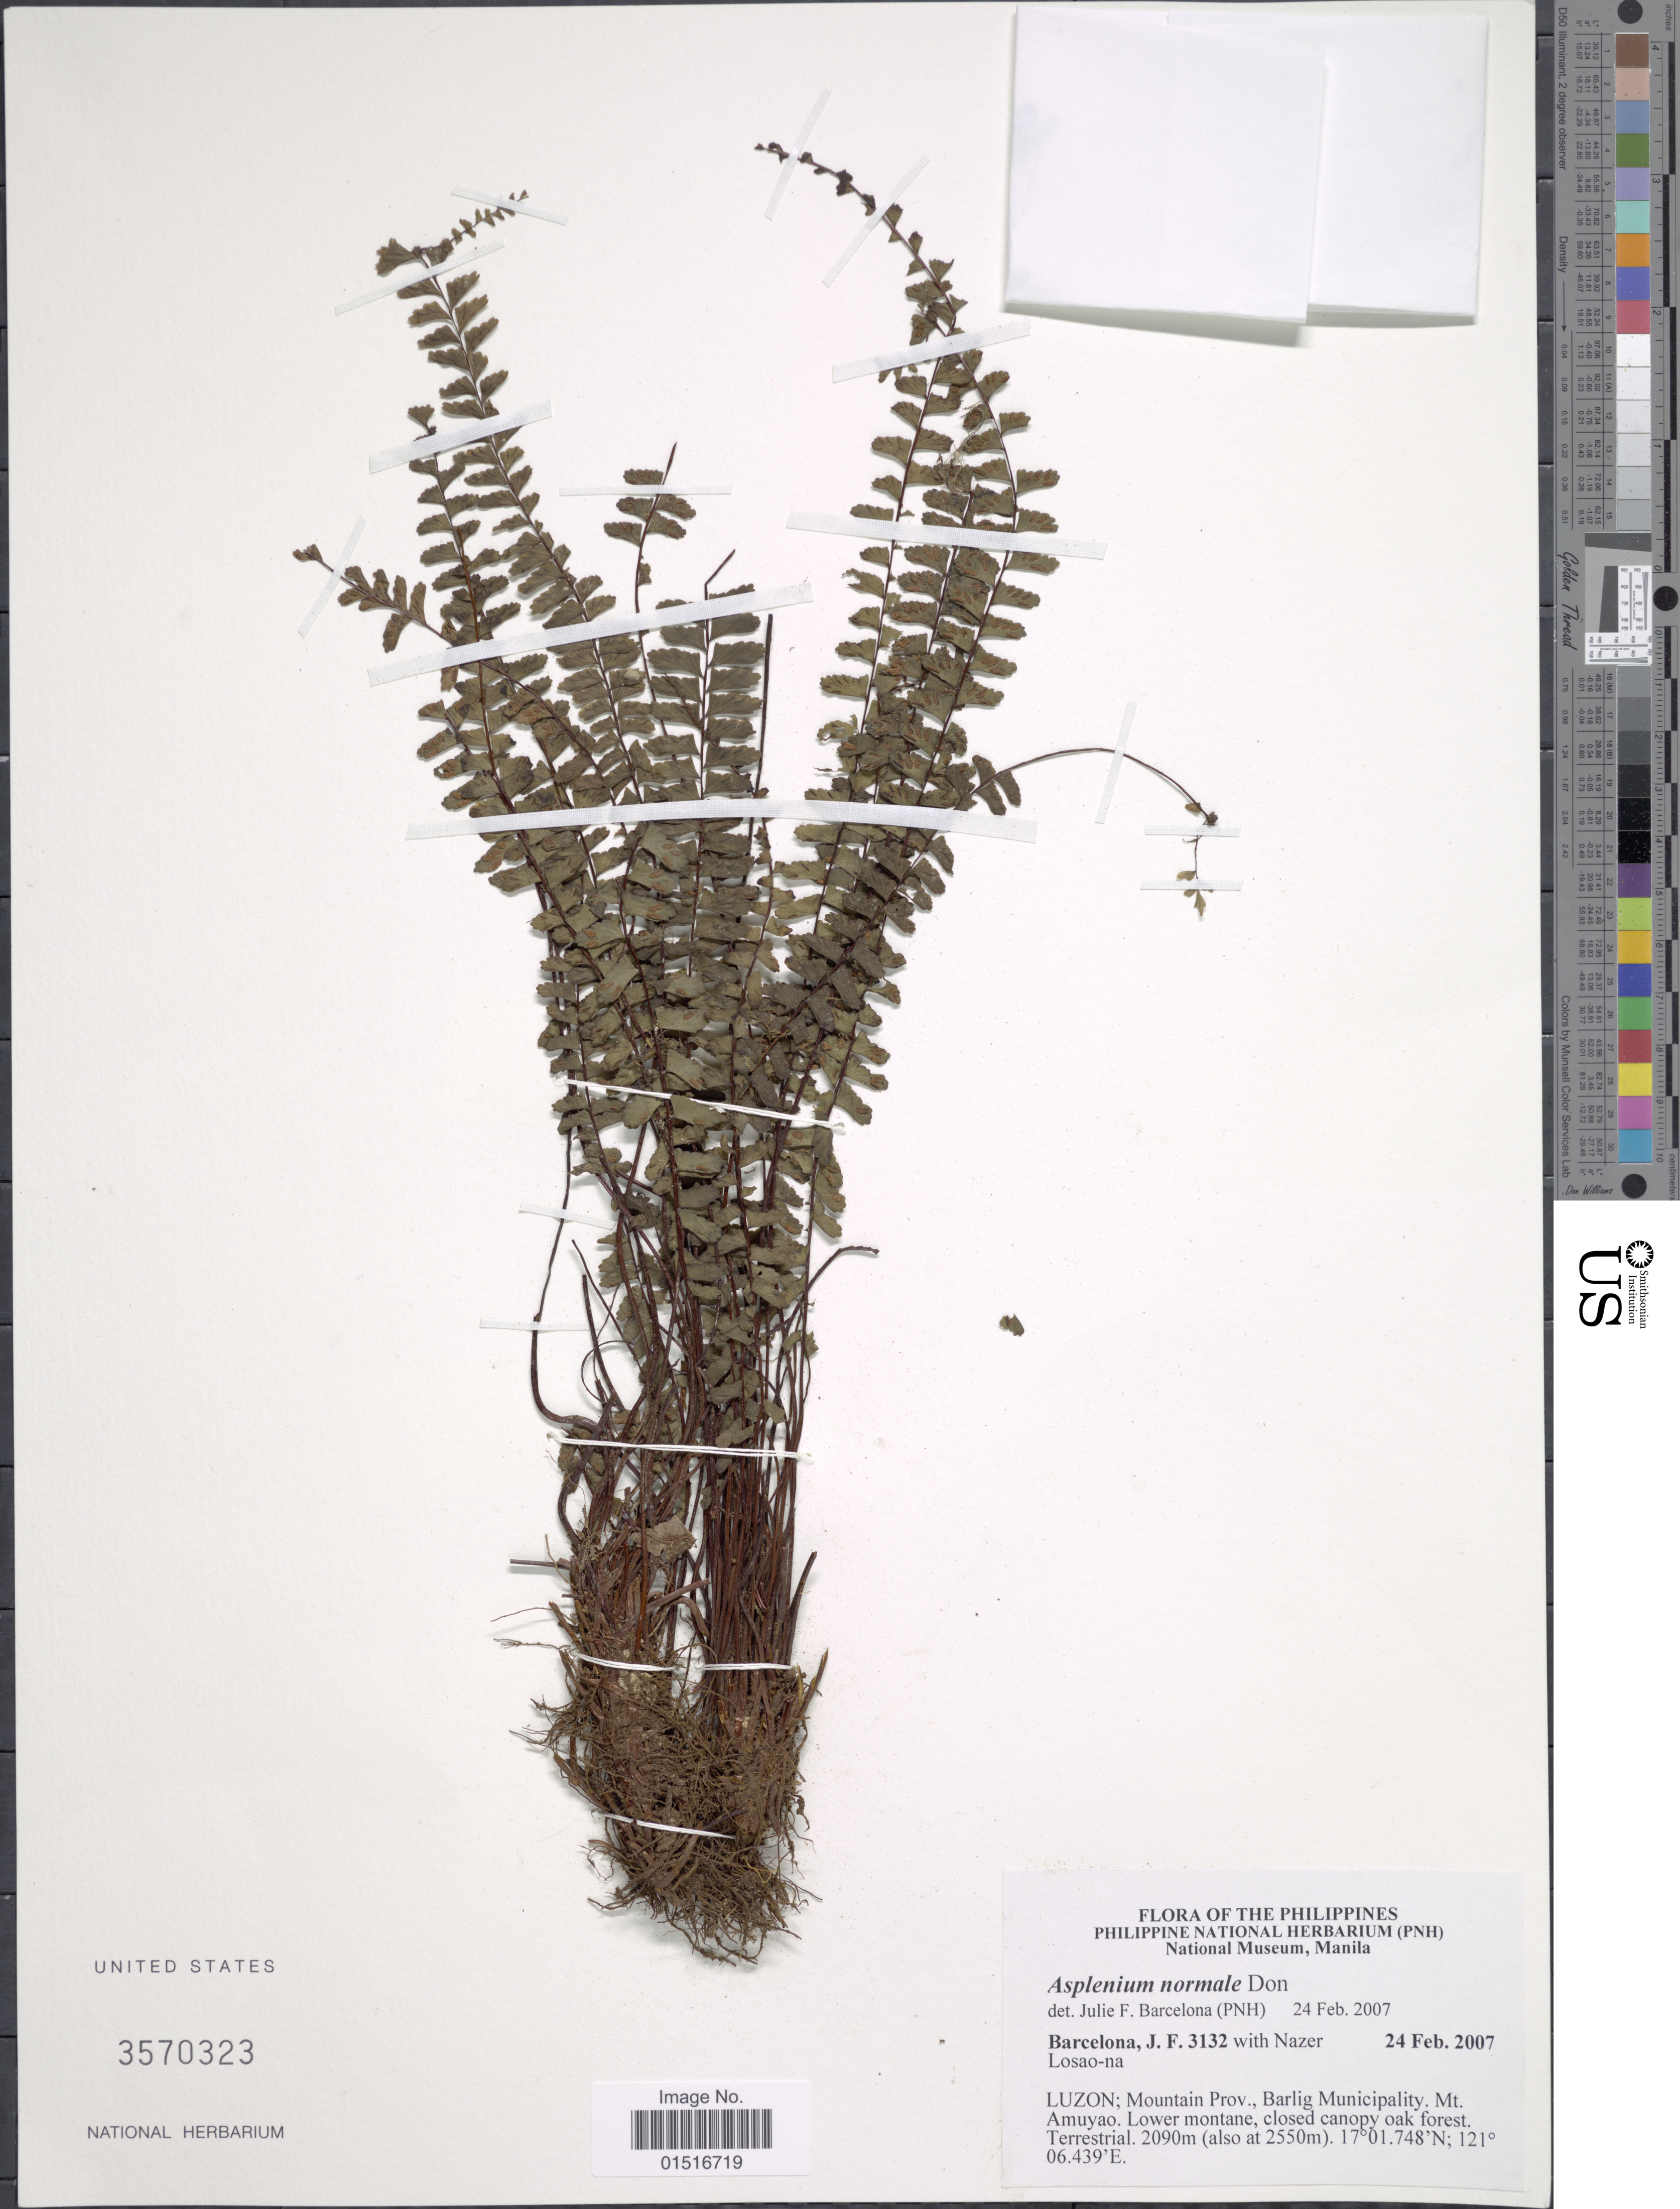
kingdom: Plantae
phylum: Tracheophyta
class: Polypodiopsida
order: Polypodiales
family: Aspleniaceae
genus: Asplenium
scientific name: Asplenium normale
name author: D. Don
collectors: J. F. Barcelona & N. Losao-na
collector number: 3132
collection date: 2007-02-24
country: Philippines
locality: Luzon; Mountain Prov., Barlig Municipality. Mt. Amuyao. Lower montane, closed canopy oak forest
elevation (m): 2090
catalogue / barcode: US 3570323